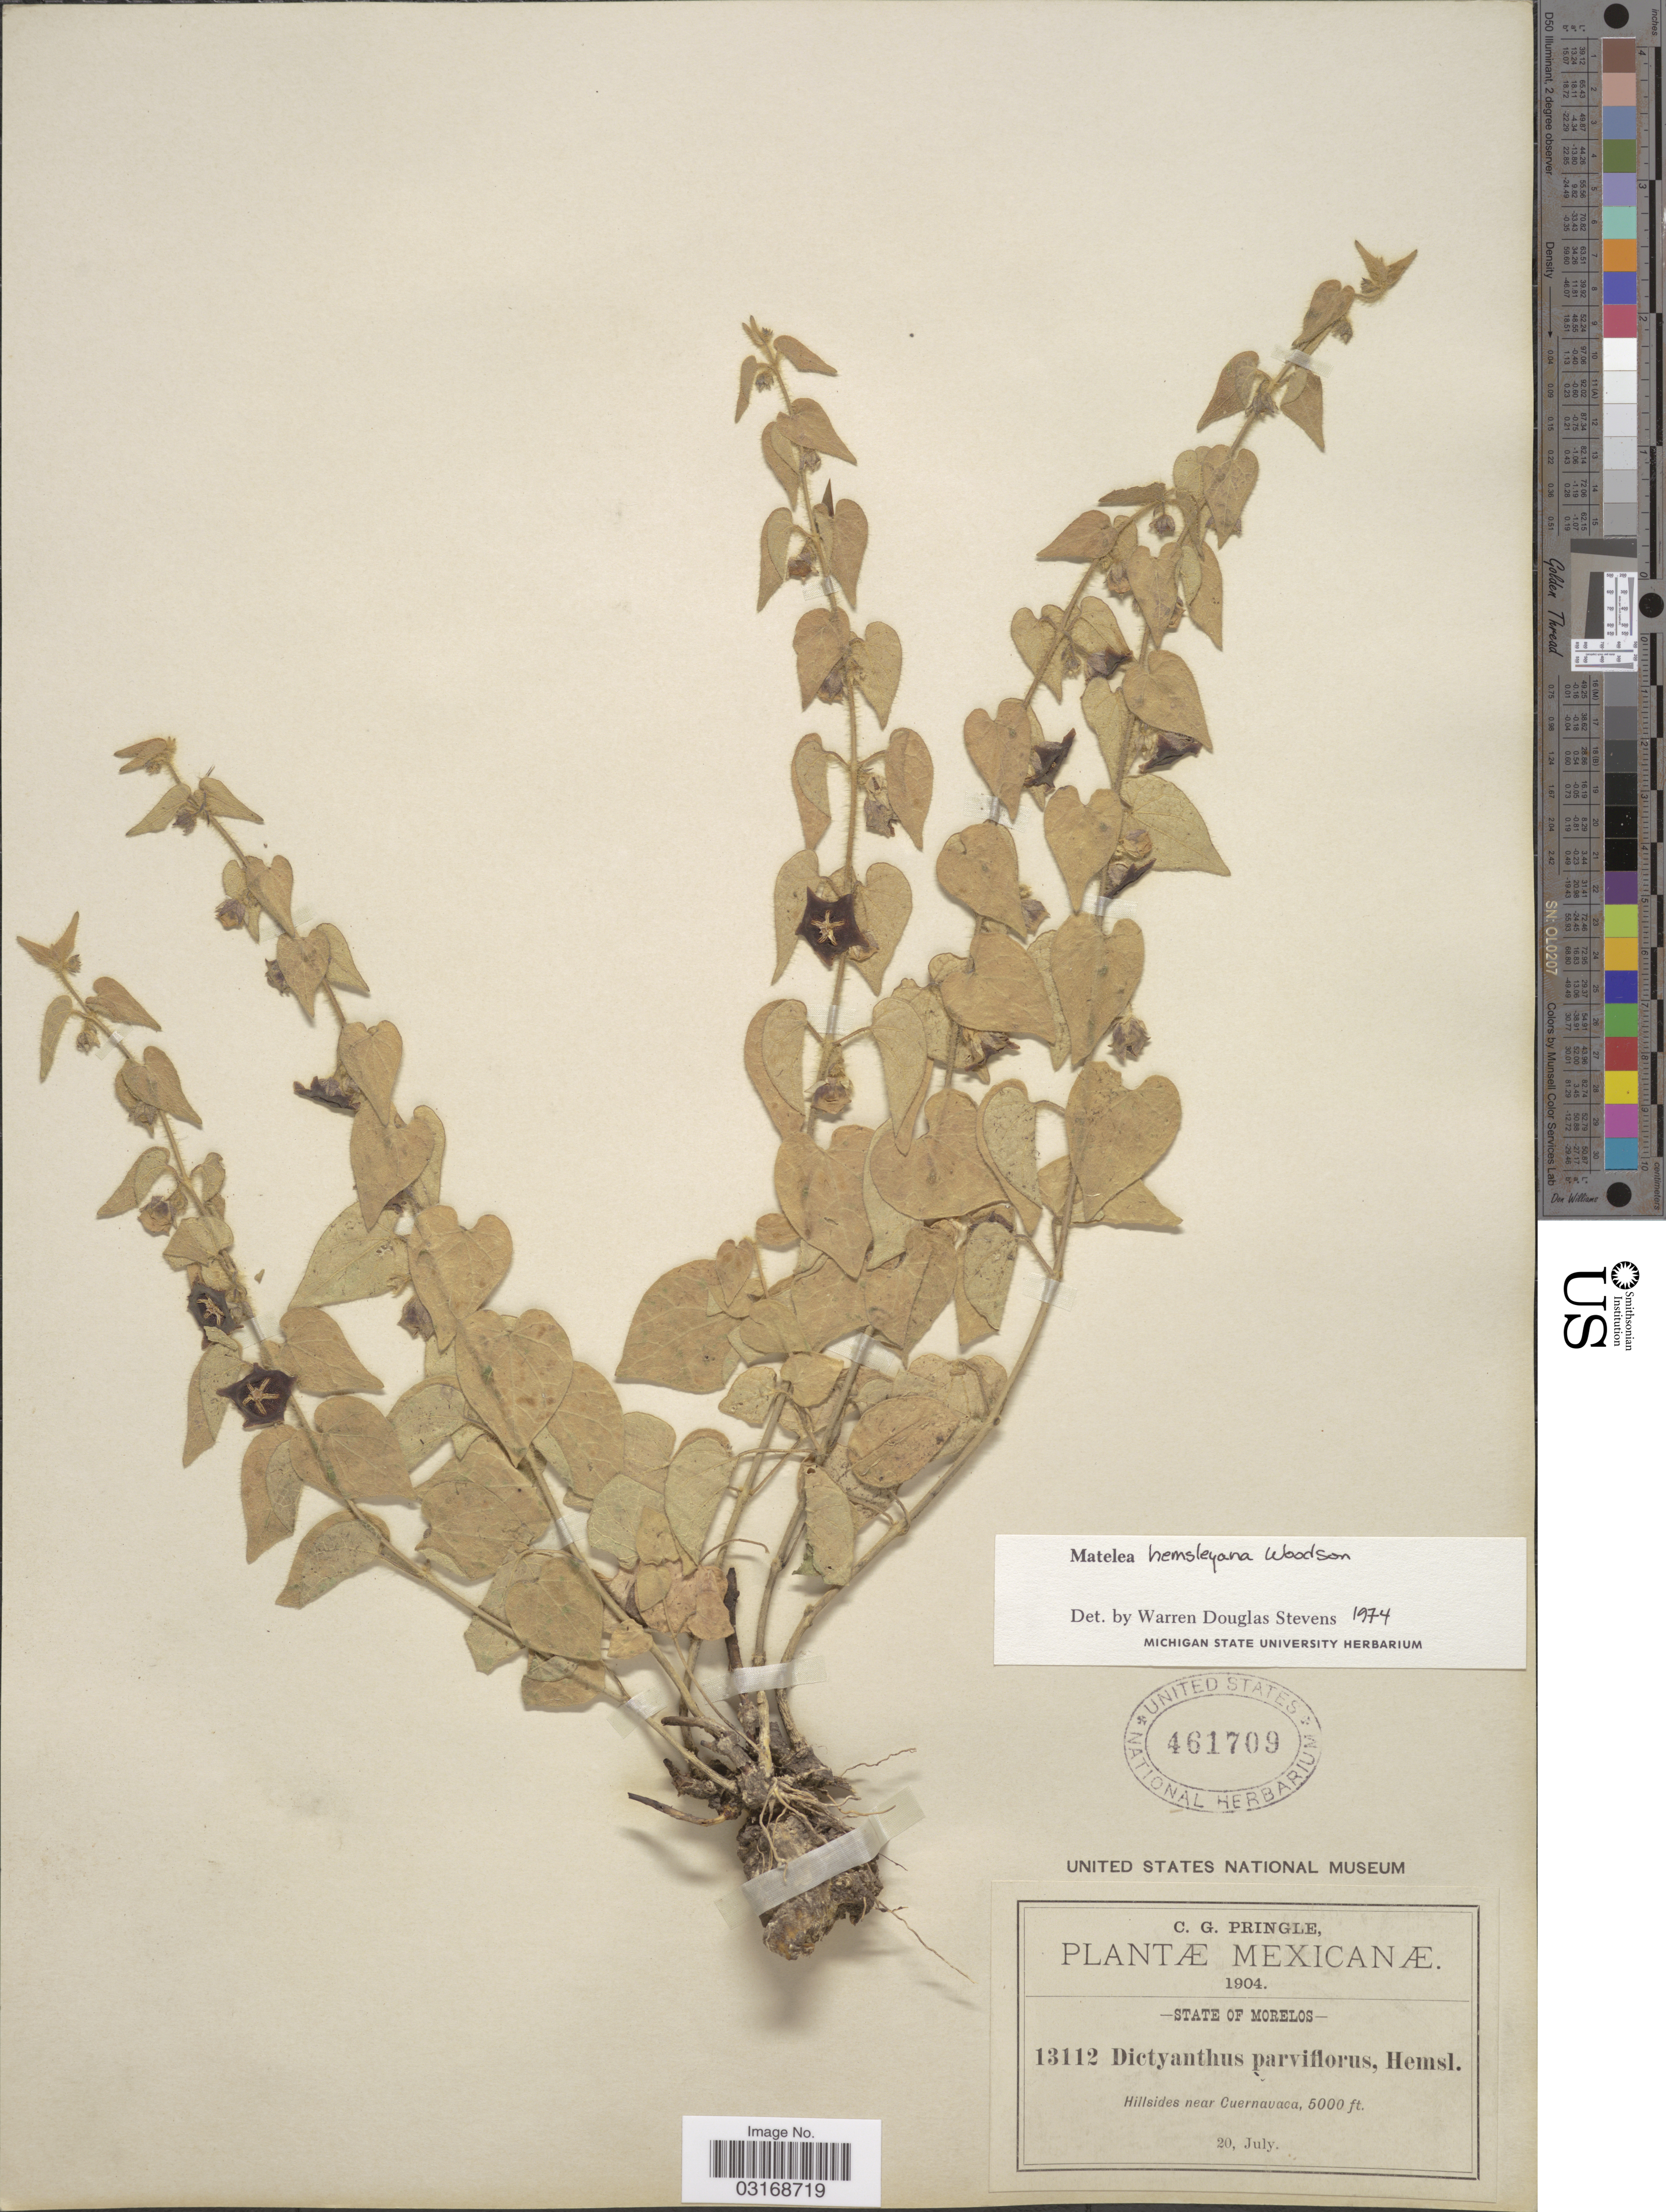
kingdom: Plantae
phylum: Tracheophyta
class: Magnoliopsida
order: Gentianales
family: Apocynaceae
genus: Matelea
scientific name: Matelea hemsleyana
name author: Woodson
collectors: C. G. Pringle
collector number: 13112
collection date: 1904-07-20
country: Mexico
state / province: Morelos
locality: State of Morelos. Hillsides near Cuernavaca.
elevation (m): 1524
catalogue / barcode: US 461709